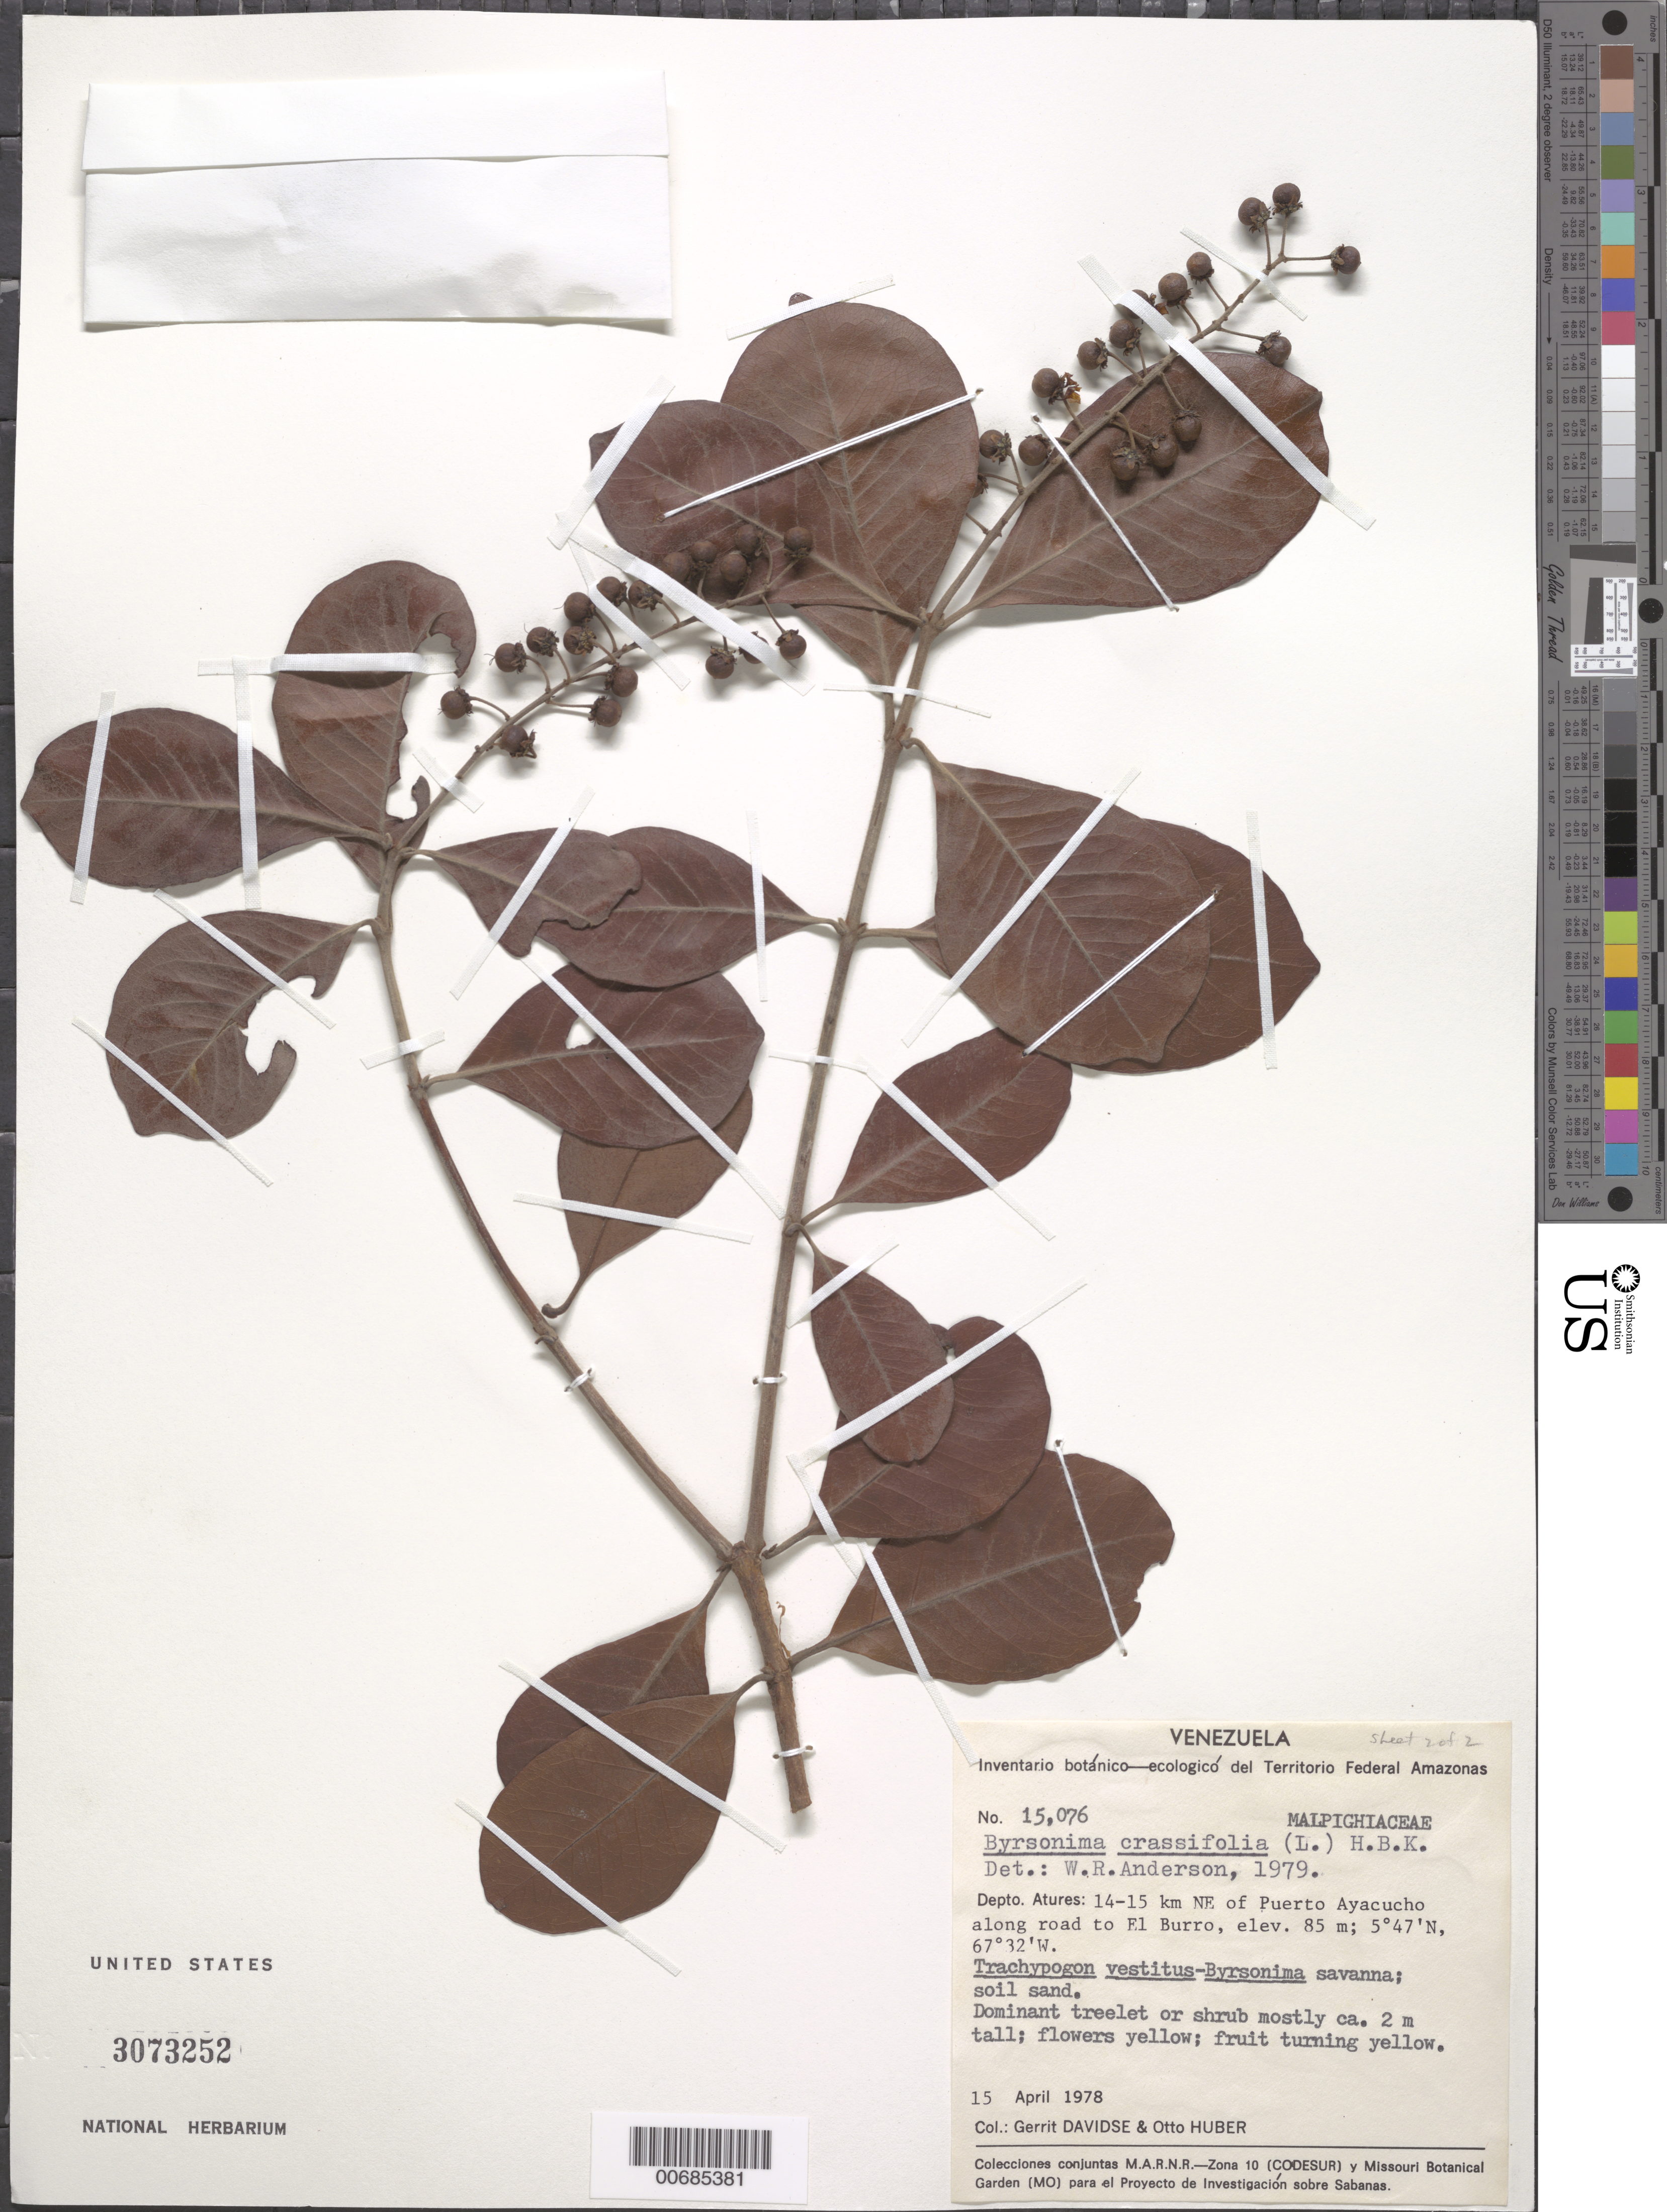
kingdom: Plantae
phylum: Tracheophyta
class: Magnoliopsida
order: Malpighiales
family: Malpighiaceae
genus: Byrsonima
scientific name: Byrsonima crassifolia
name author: (L.) Kunth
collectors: G. Davidse & O. Huber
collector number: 15076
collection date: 1978-04-15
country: Venezuela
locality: Depto. atures: 14-15 km NE of Puerto Ayacucho along road to El Burro.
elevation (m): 85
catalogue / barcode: US 3073252